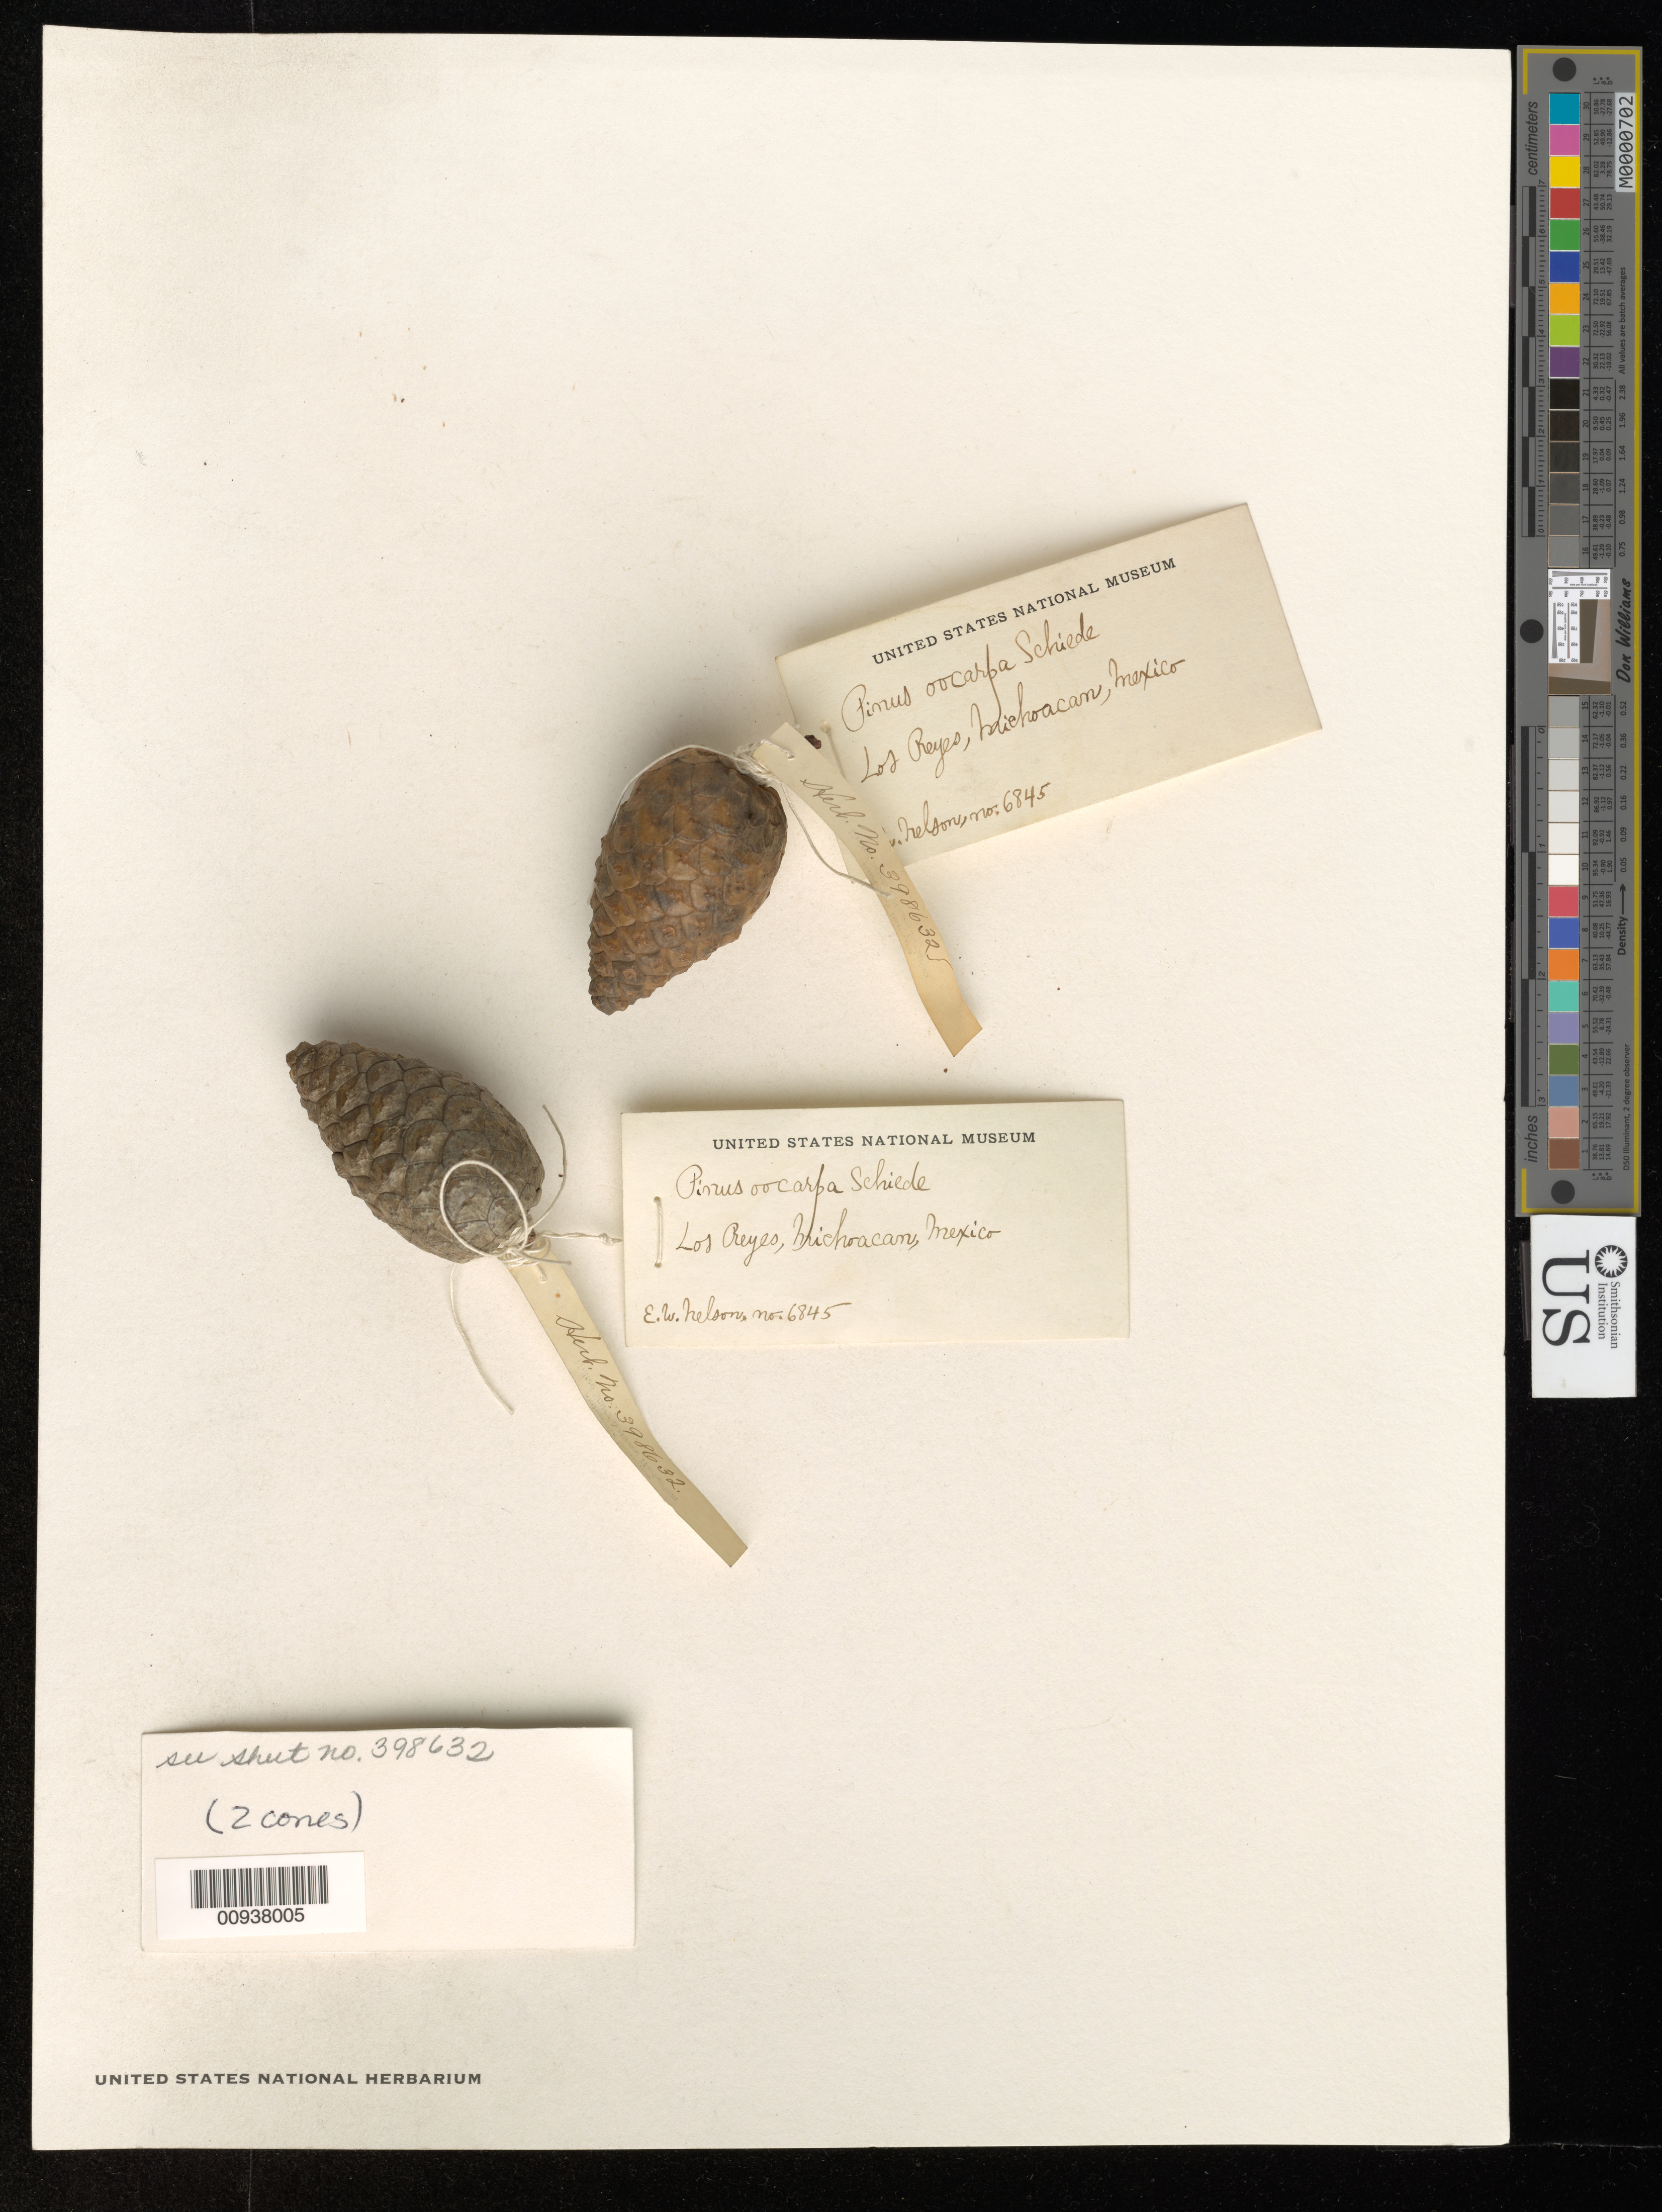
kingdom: Plantae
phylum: Tracheophyta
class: Pinopsida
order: Pinales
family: Pinaceae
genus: Pinus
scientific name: Pinus oocarpa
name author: Schiede ex Schltdl.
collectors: E. W. Nelson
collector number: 6845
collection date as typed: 07 Feb 1903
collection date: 1903-02-07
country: Mexico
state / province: Michoacán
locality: Los Reyes.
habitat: In valley.